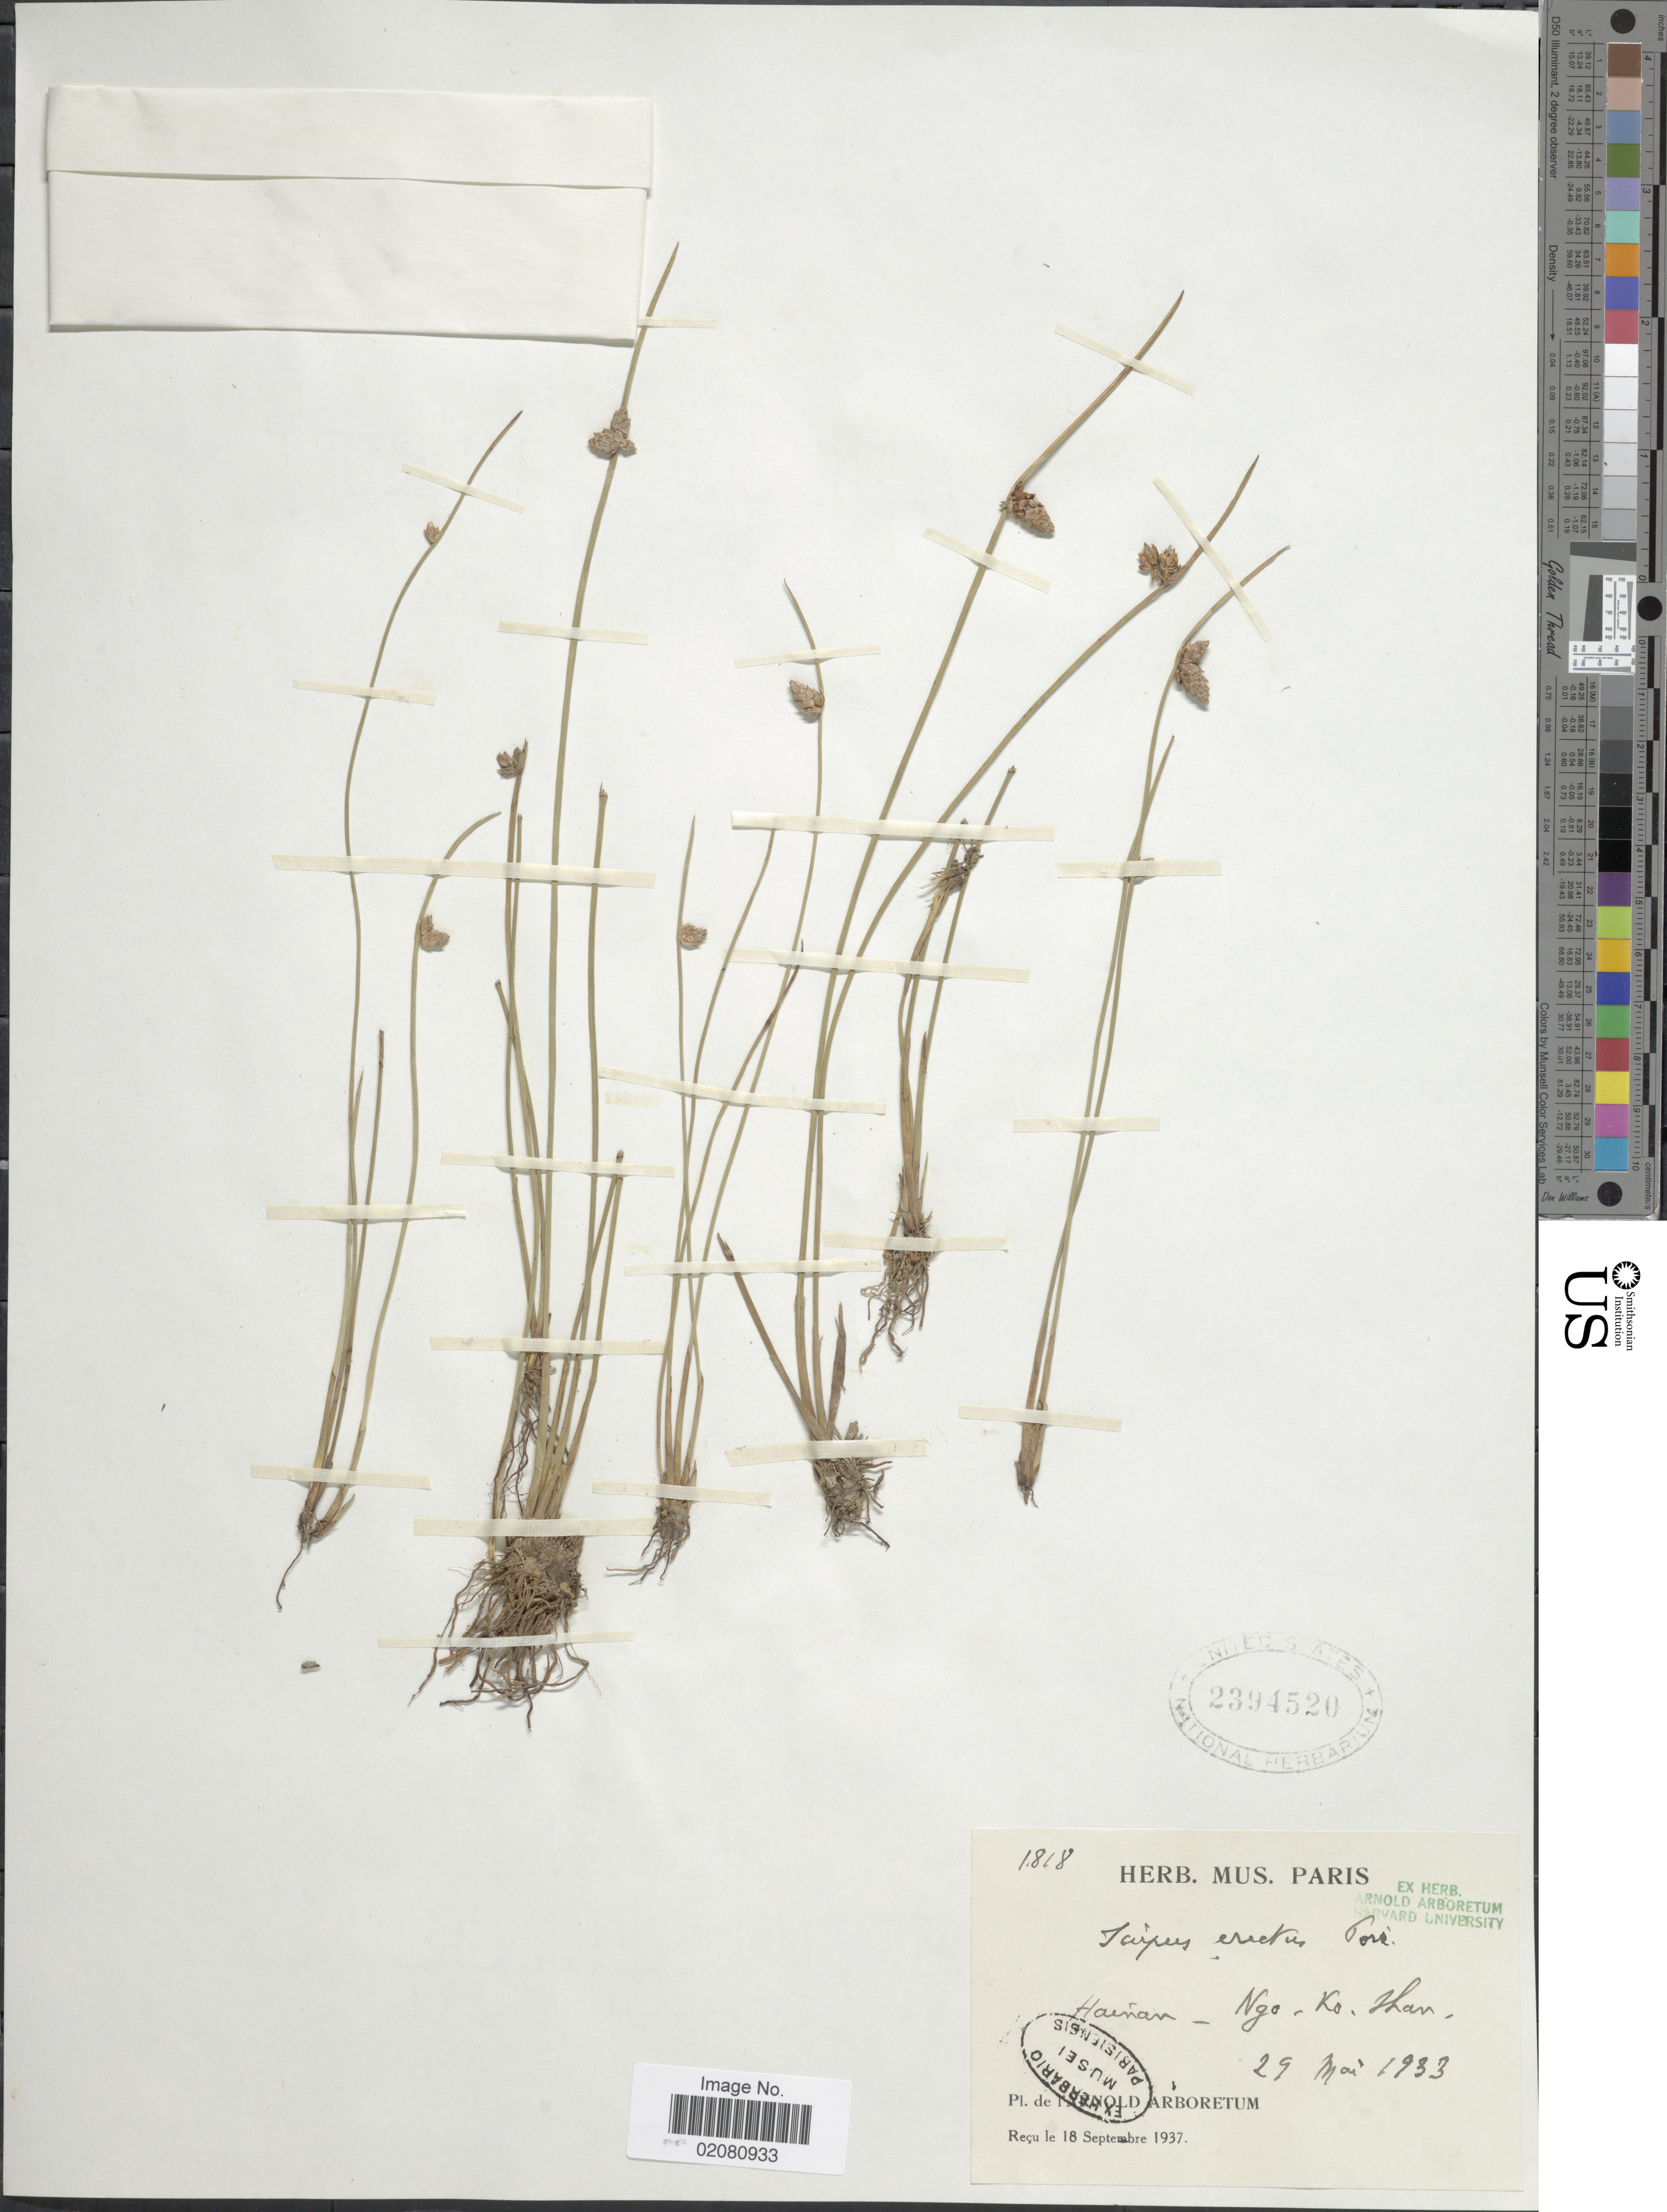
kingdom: Plantae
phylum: Tracheophyta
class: Liliopsida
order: Poales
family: Cyperaceae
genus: Schoenoplectus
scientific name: Schoenoplectus juncoides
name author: (Roxb.) Palla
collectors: ex herb. Mus. Paris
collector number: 1818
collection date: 1933-05-29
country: China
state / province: Hainan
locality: Hainan - Ngo-Ko-Shan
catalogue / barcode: US 2394520